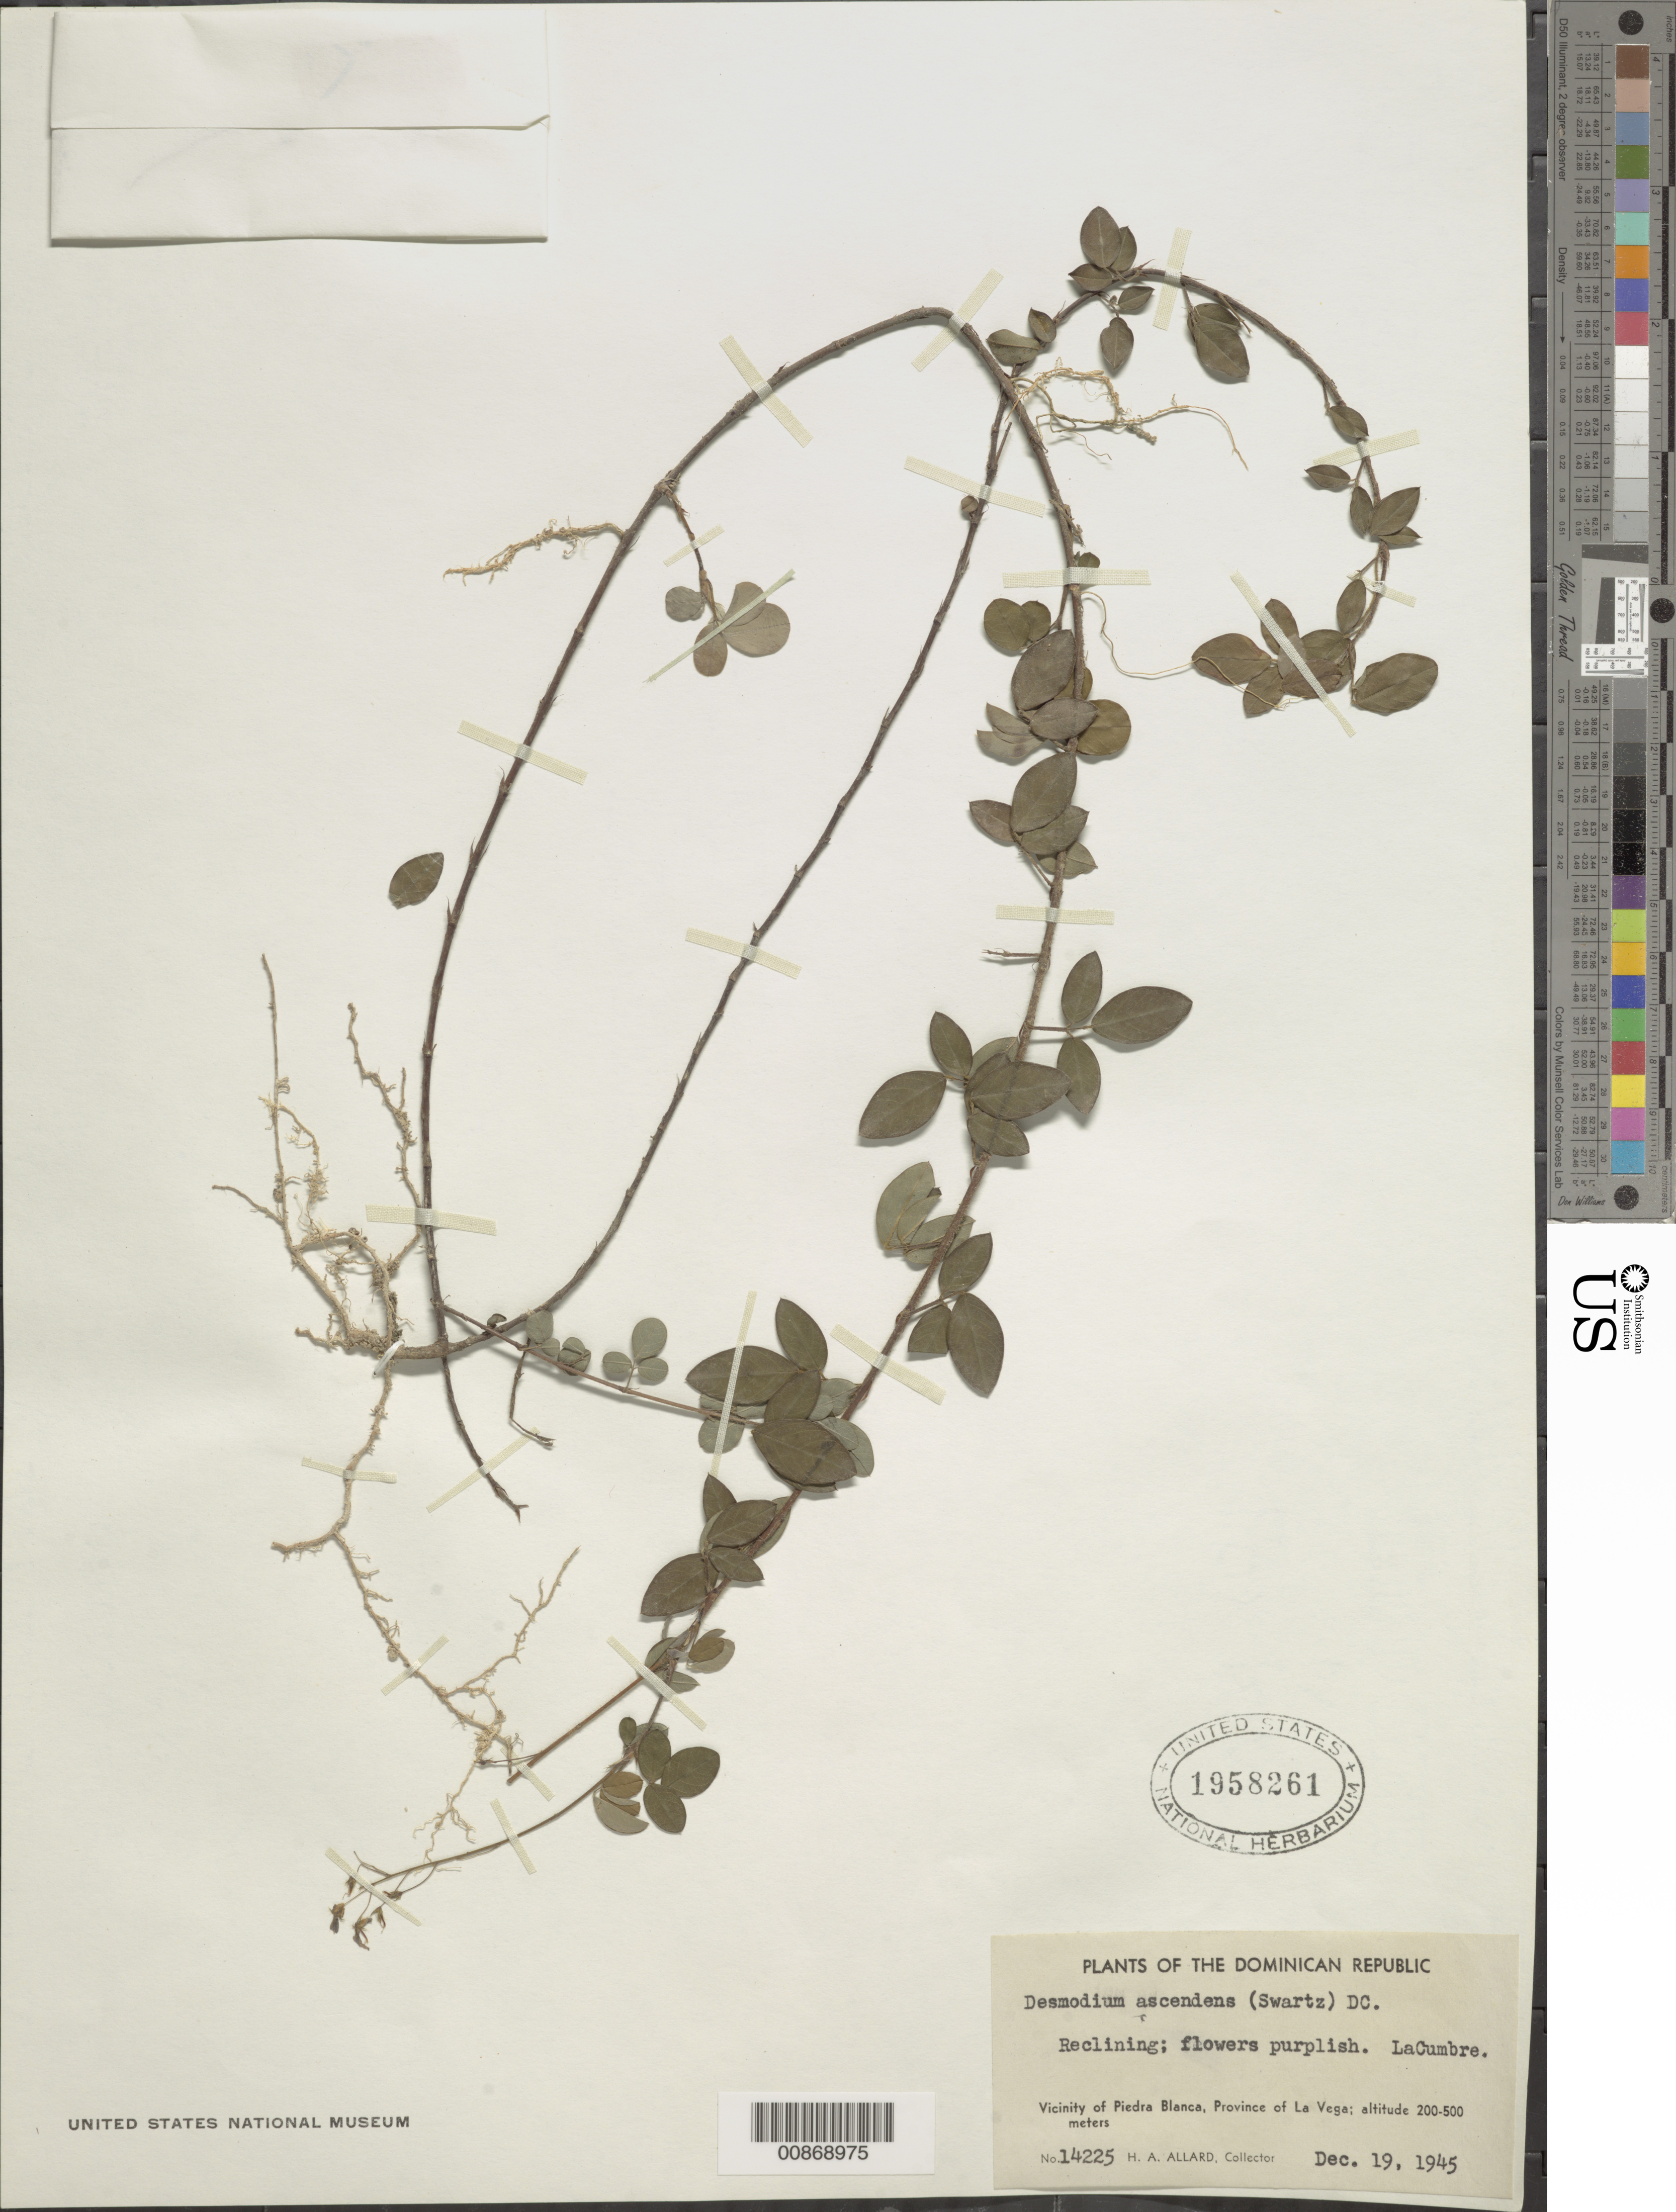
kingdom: Plantae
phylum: Tracheophyta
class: Magnoliopsida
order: Fabales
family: Fabaceae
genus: Grona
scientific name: Grona adscendens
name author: (Sw.) H. Ohashi & K. Ohashi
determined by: Strong, Mark T., (BOT), Smithsonian Institution - National Museum of Natural History (UNITED STATES)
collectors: H. A. Allard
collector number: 14225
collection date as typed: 19 Dec 1945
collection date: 1945-12-19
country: Dominican Republic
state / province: La Vega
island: Hispaniola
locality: La Cumbre. Vicinity of Piedra Blanca.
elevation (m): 200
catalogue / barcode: US 1958261